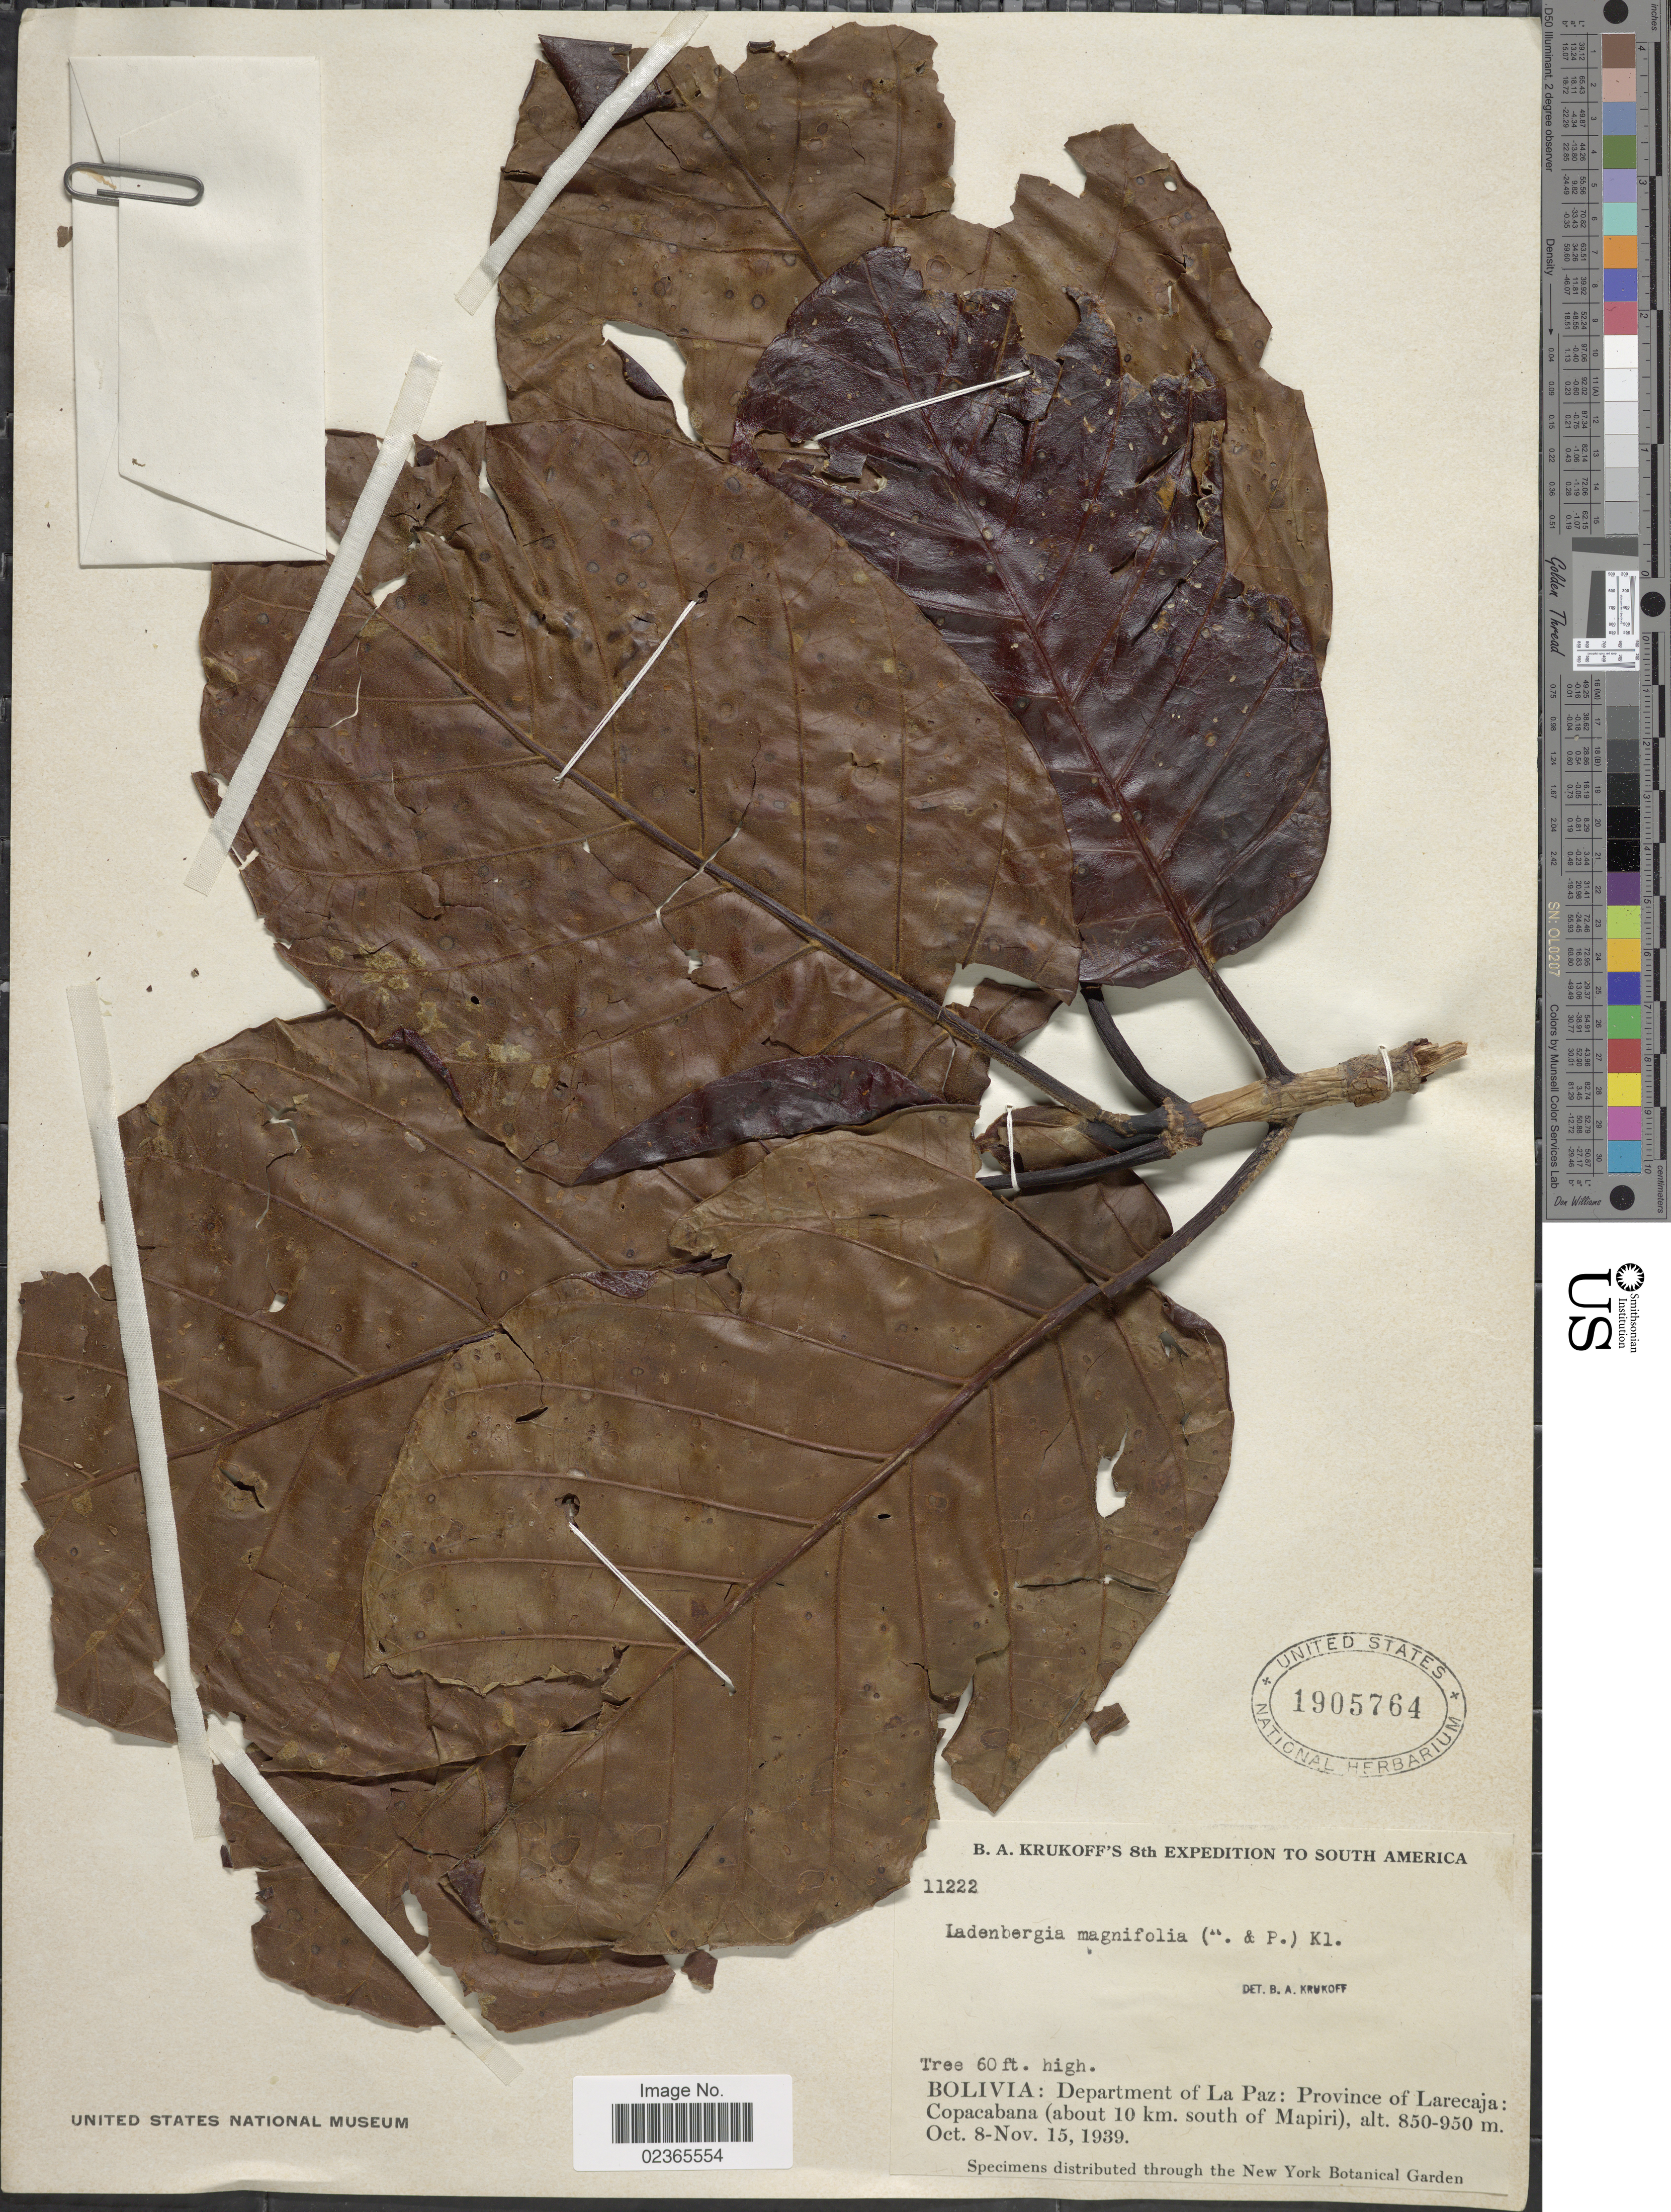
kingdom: Plantae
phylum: Tracheophyta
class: Magnoliopsida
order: Gentianales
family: Rubiaceae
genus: Ladenbergia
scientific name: Ladenbergia oblongifolia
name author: (Mutis) L. Andersson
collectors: B. A. Krukoff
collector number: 11222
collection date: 1939-10-08/1939-11-15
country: Bolivia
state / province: La Paz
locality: Province of Larecaja: Copacabana (about 10 km, south of Mapiri)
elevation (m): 850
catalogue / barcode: US 1905764